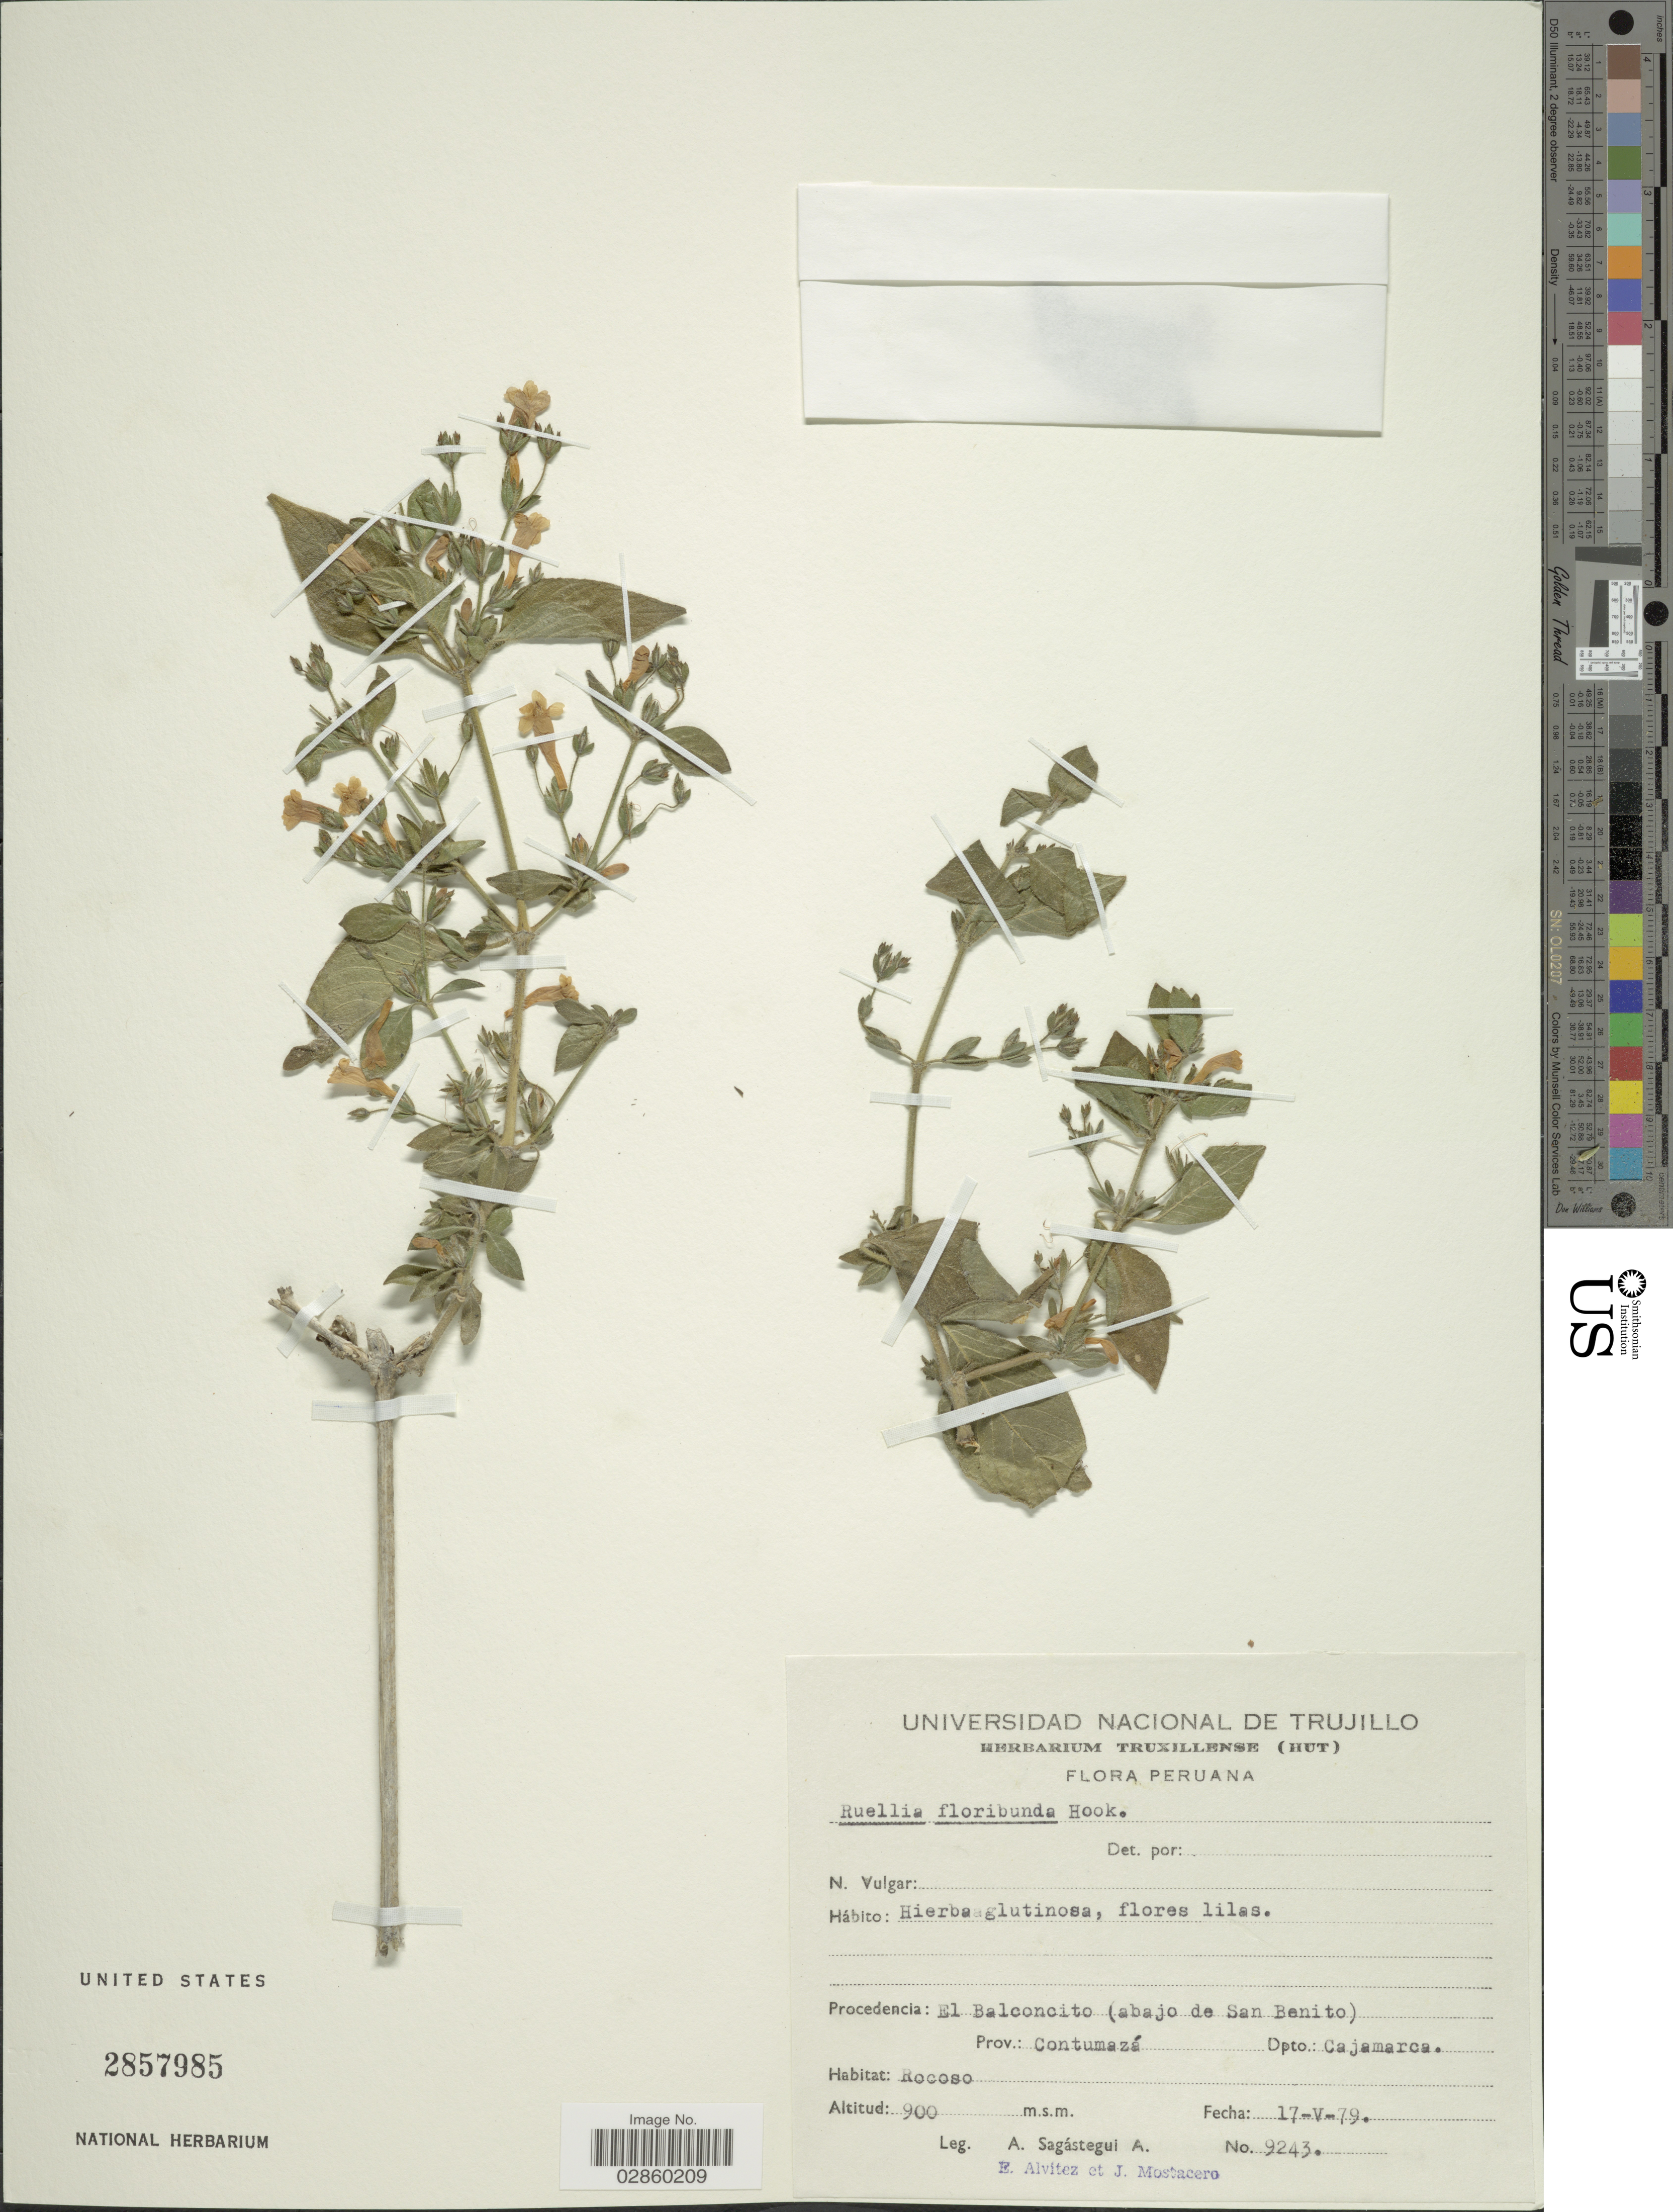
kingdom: Plantae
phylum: Tracheophyta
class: Magnoliopsida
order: Lamiales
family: Acanthaceae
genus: Ruellia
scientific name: Ruellia floribunda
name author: Hook.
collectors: A. Sagástegui A.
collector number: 9243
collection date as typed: Transcribed d/m/y: 17/5/79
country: Peru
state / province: Cajamarca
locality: Procedencia El Balconcito (abajo de San Benito), Prov. Contumazá, Dpto. Cajamarca.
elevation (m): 900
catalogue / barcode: US 2857985